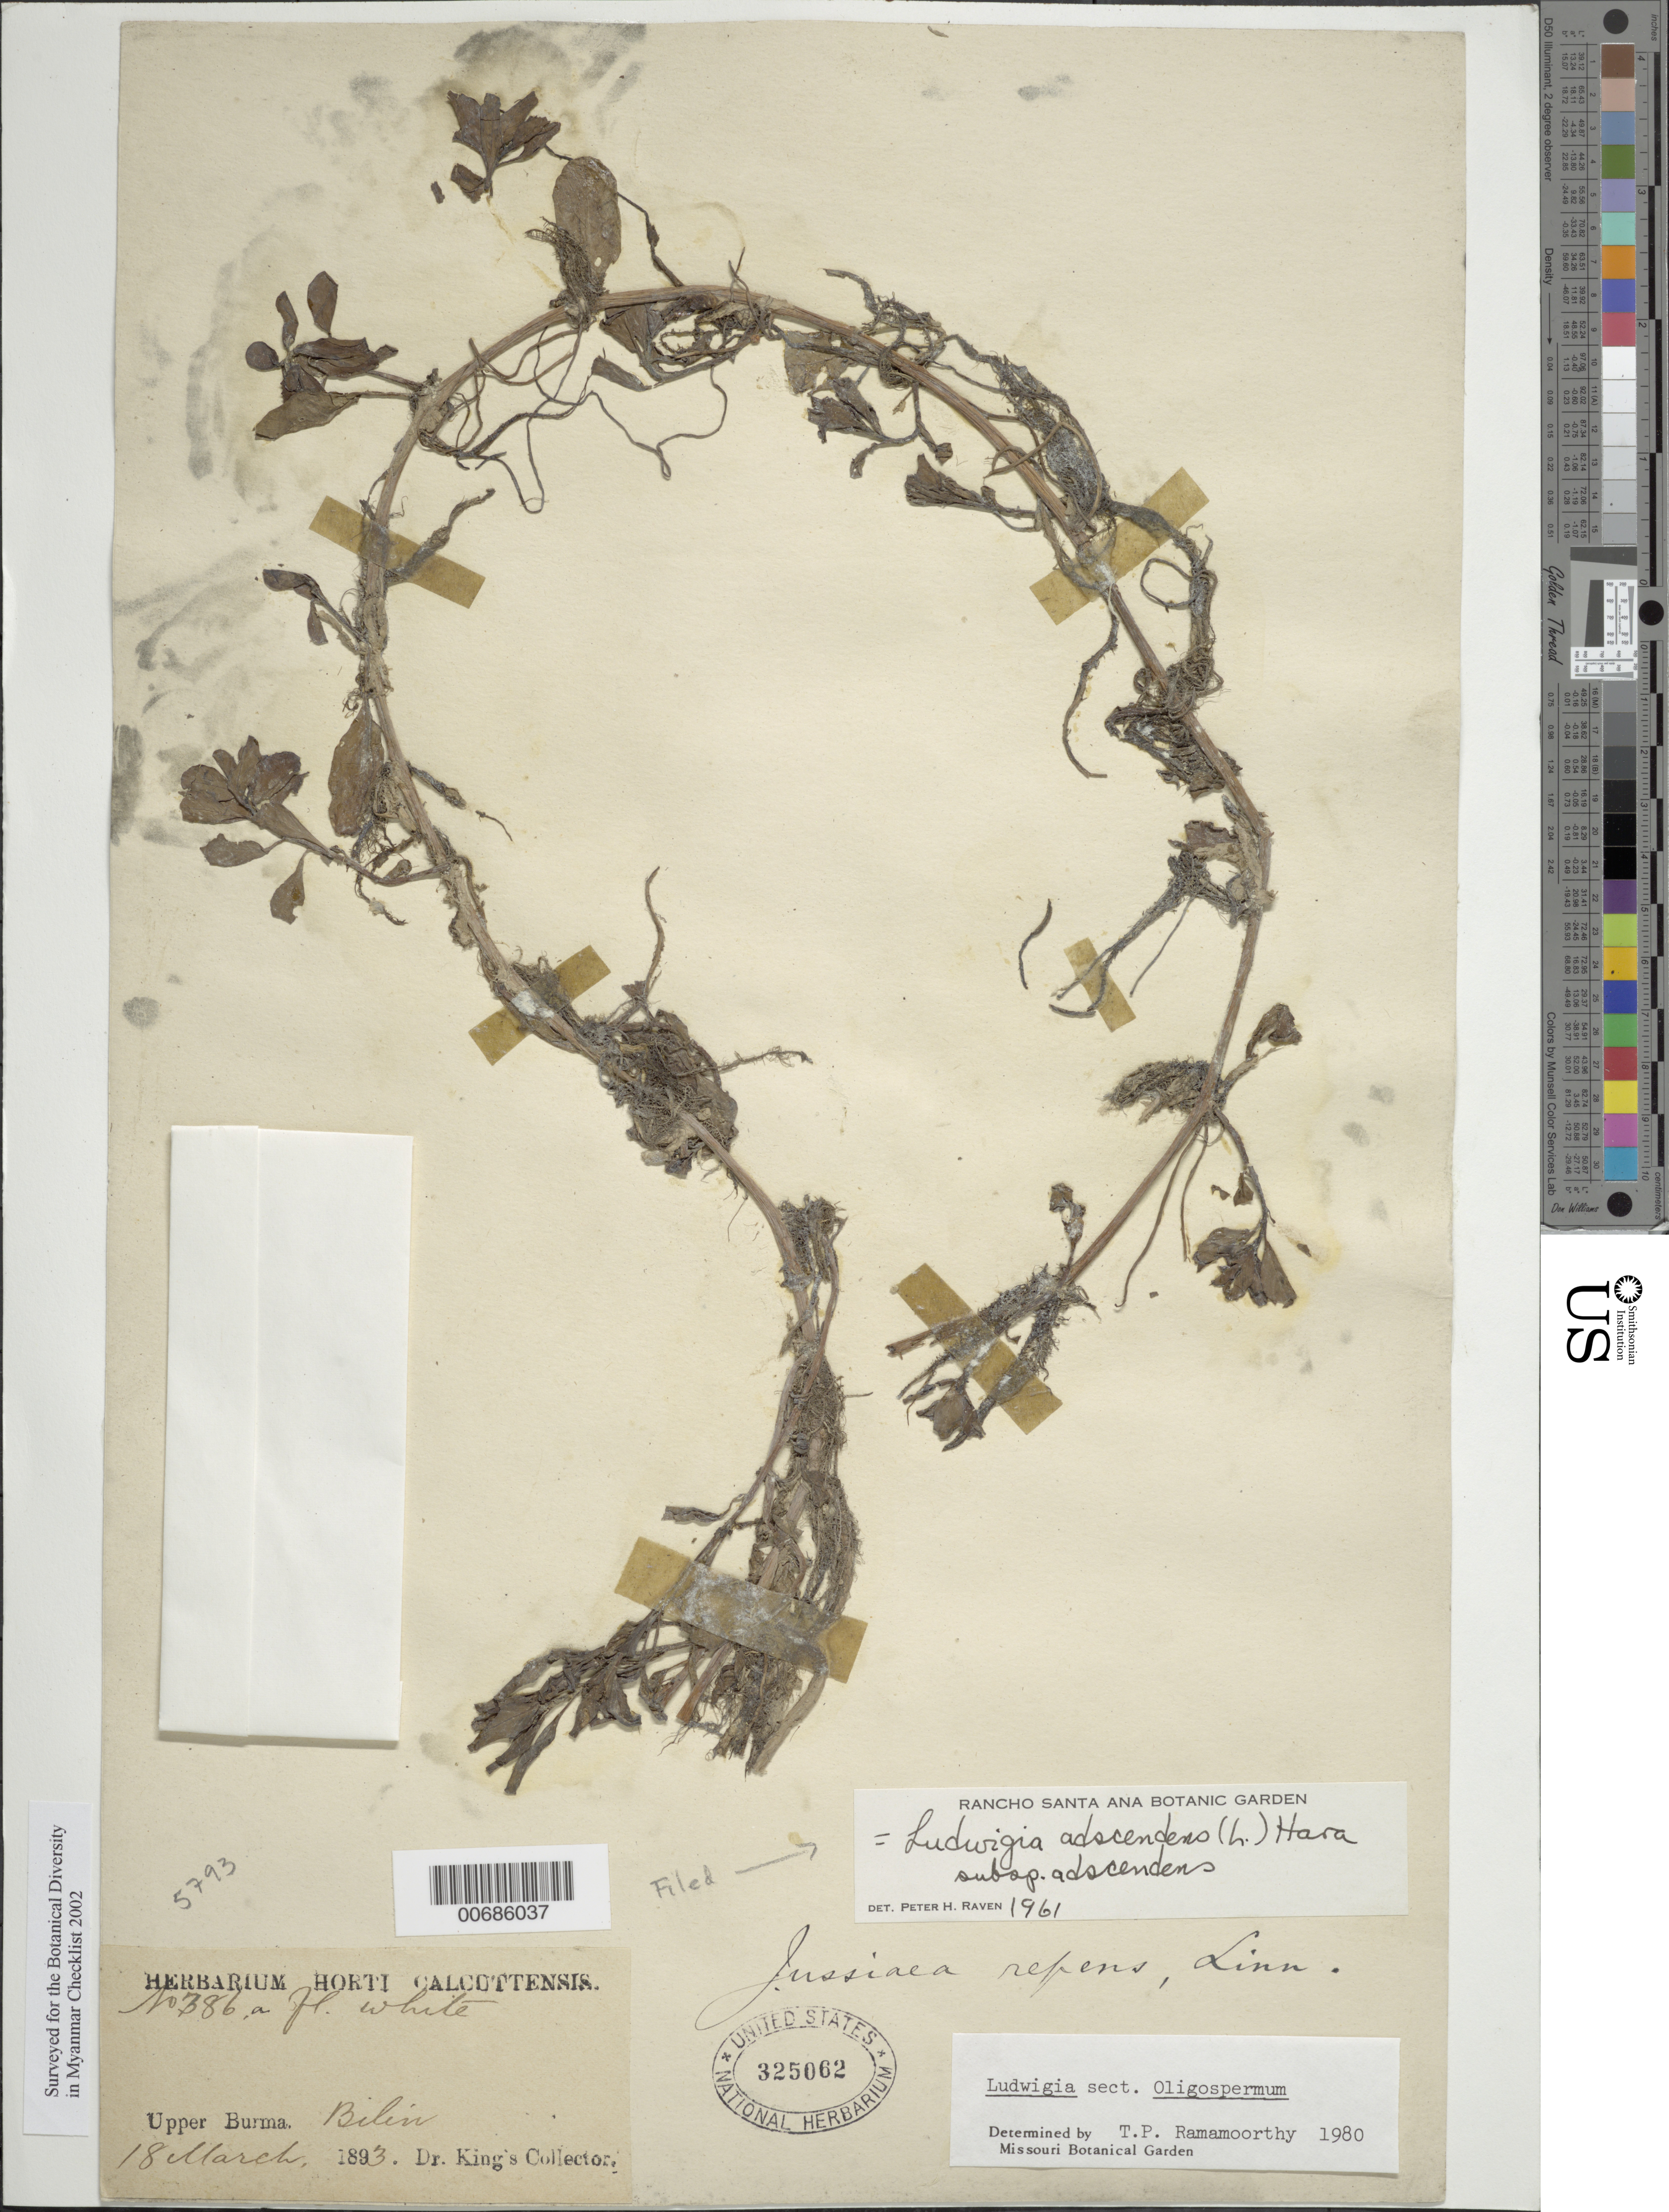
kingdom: Plantae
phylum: Tracheophyta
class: Magnoliopsida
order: Myrtales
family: Onagraceae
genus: Ludwigia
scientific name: Ludwigia adscendens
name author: (L.) H. Hara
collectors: R. M. King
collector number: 386a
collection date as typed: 18 Mar 1893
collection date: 1893-03-18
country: Myanmar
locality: Bilin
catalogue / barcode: US 325062